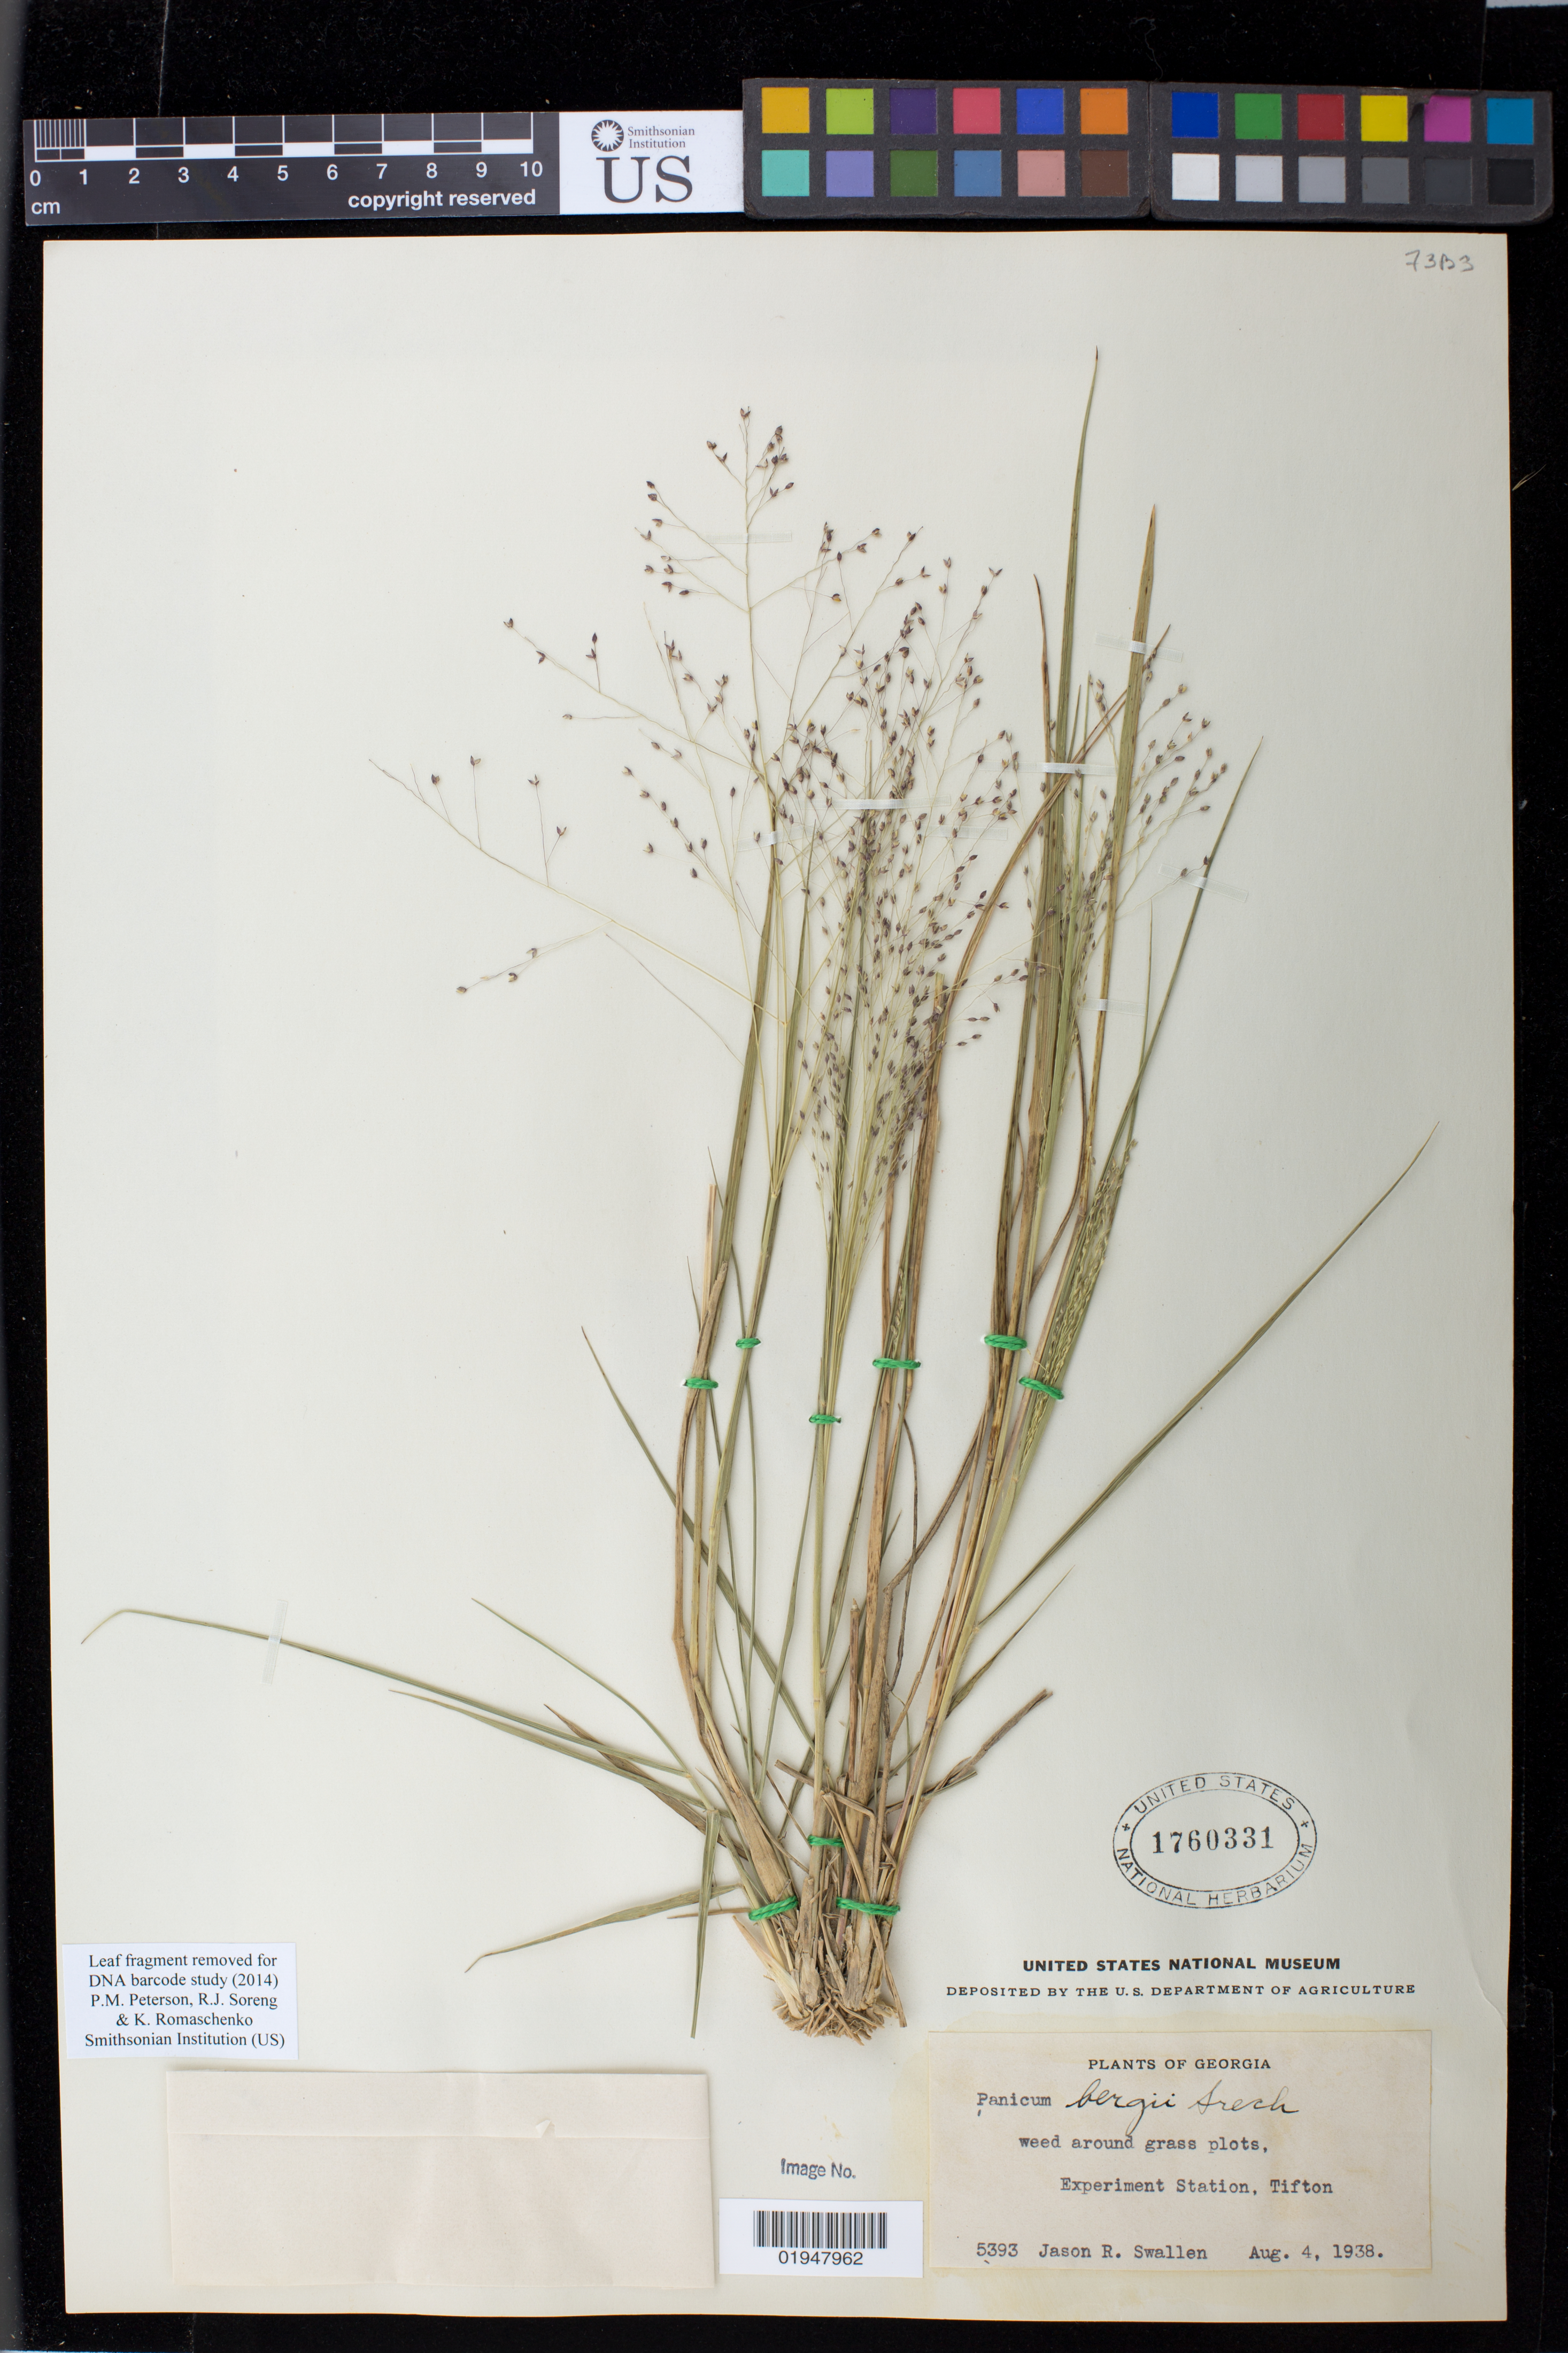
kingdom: Plantae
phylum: Tracheophyta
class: Liliopsida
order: Poales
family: Poaceae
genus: Panicum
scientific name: Panicum bergii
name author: Arechav.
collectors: J. R. Swallen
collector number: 5393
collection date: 1938-08-04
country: United States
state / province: Georgia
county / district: Tift County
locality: Experiment Station, Tifton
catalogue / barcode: US 1760331